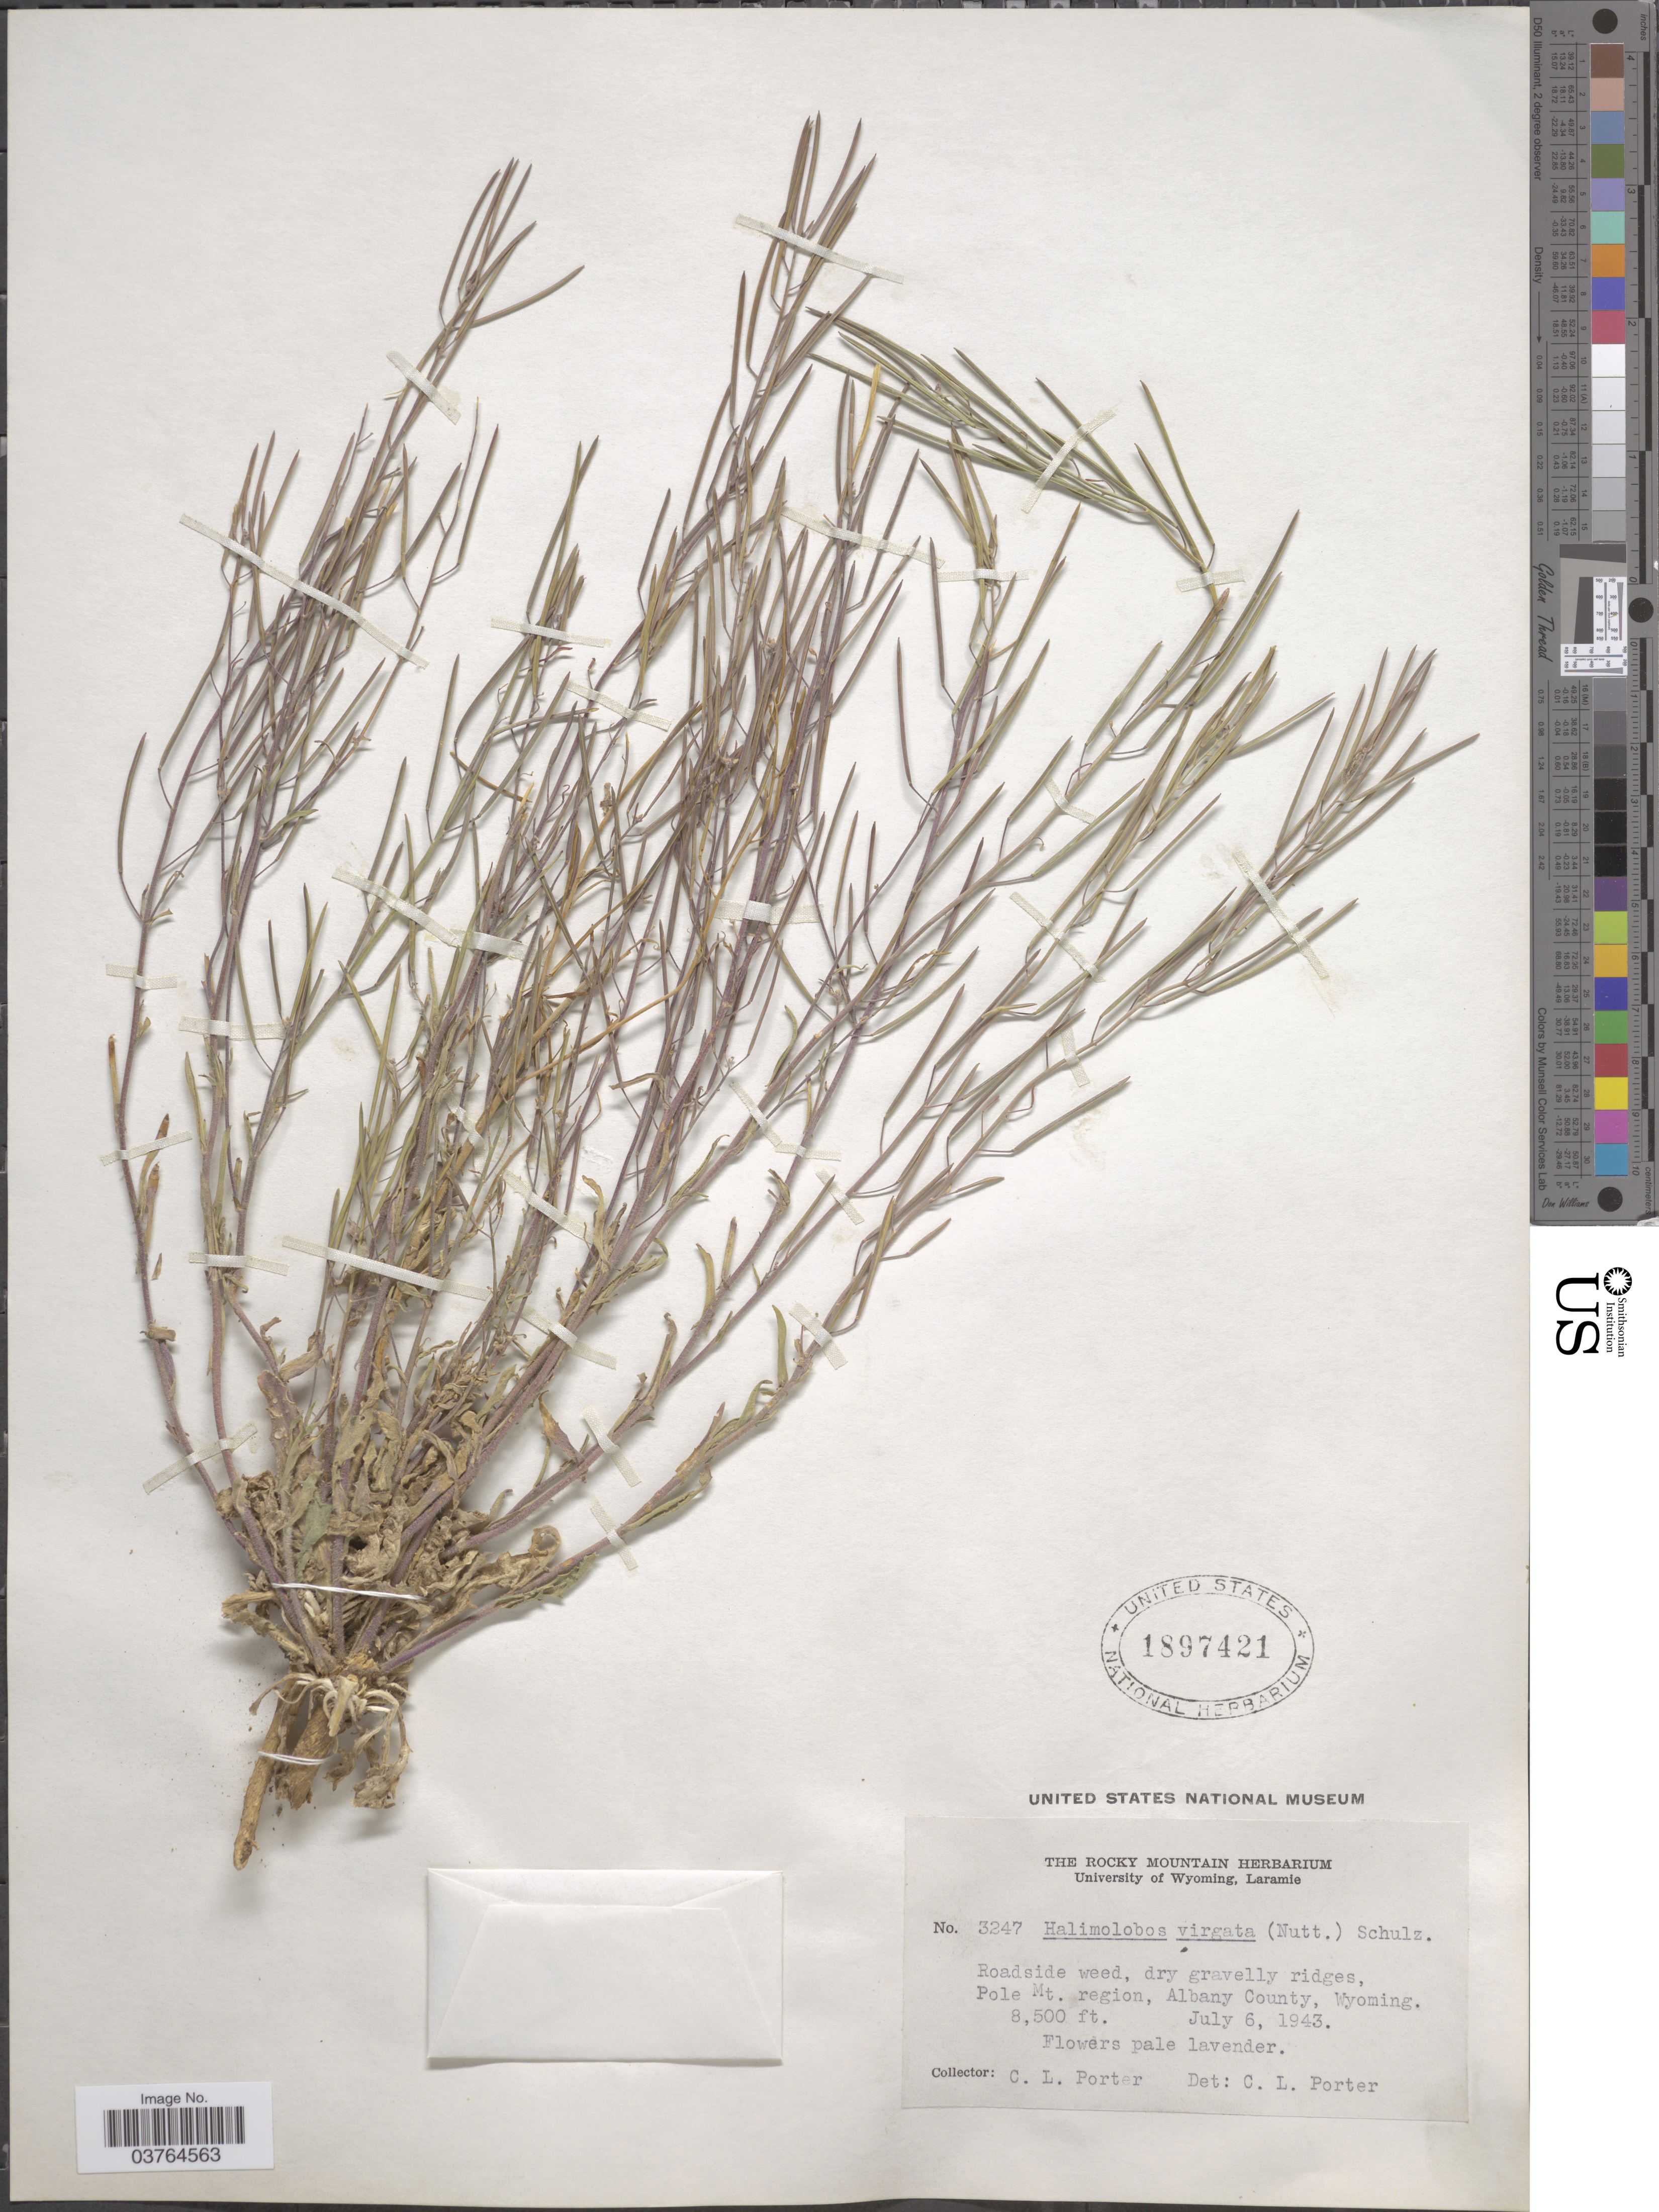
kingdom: Plantae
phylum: Tracheophyta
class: Magnoliopsida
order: Brassicales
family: Brassicaceae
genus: Transberingia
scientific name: Transberingia bursifolia subsp. virgata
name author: (Nutt.) Al-Shehbaz & O'Kane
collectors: C. L. Porter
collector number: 3247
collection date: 1943-07-06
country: United States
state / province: Wyoming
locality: Pole Mt. region, Albany County.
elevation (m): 2591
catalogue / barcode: US 1897421